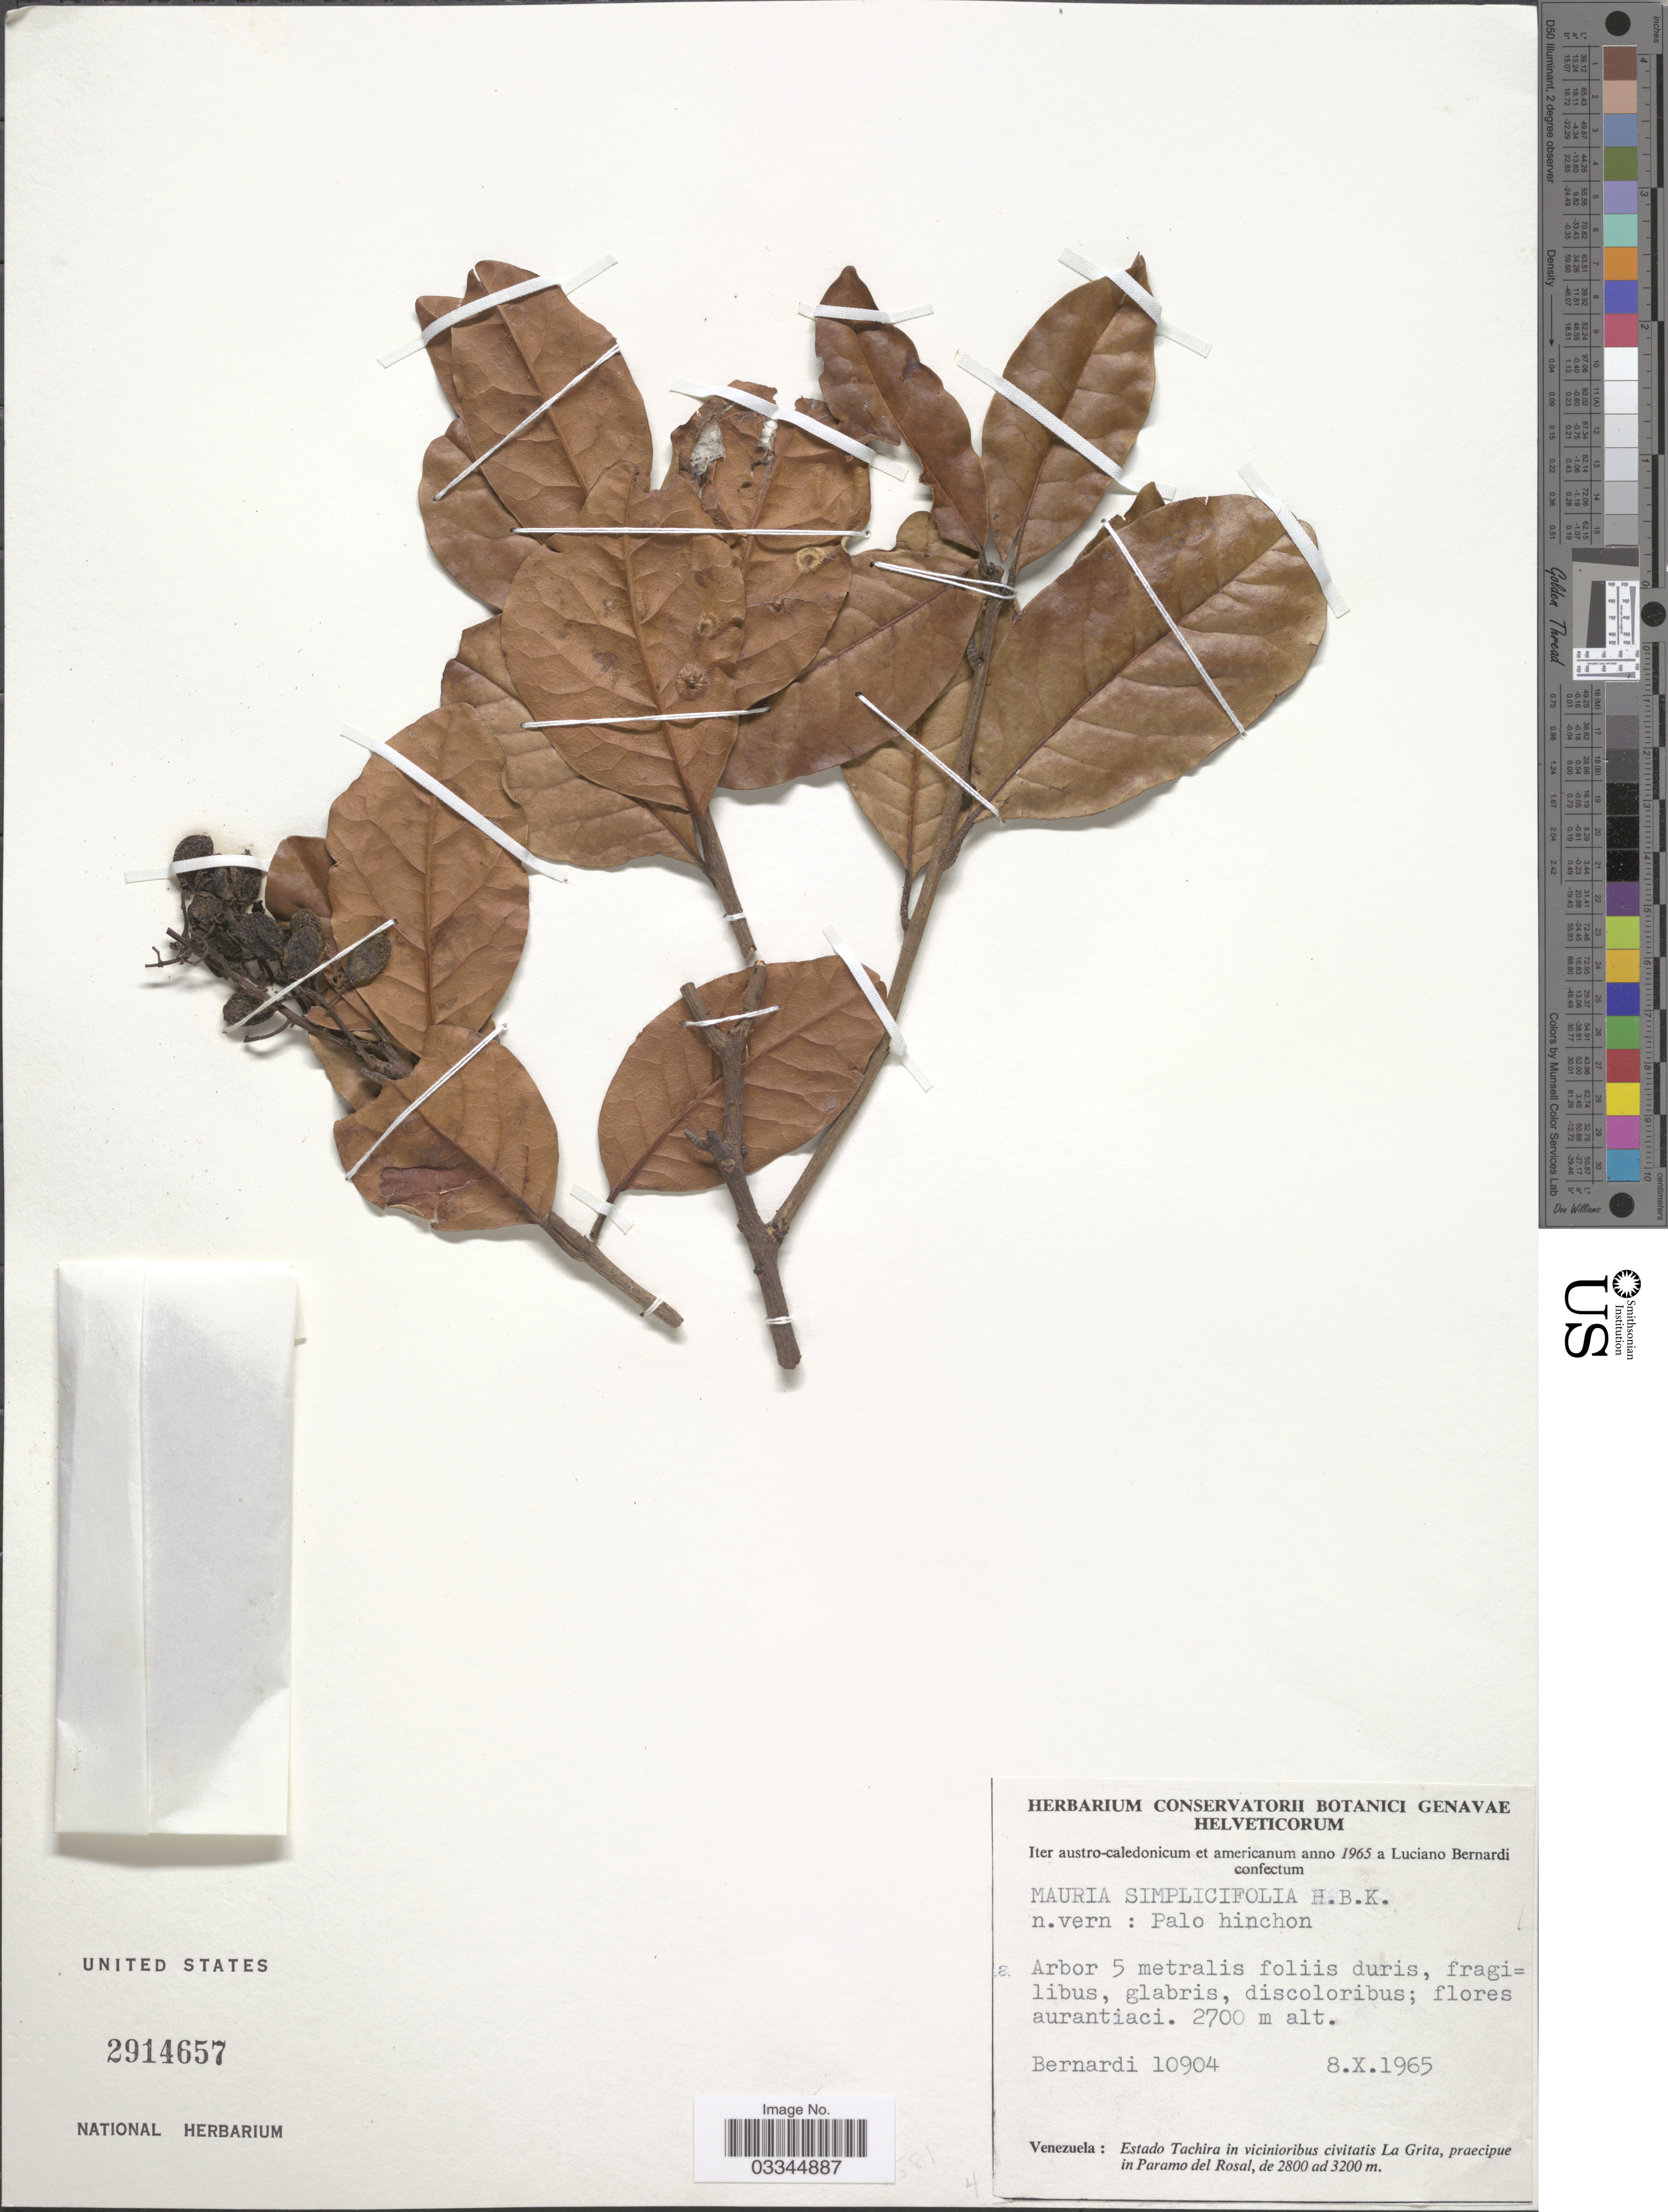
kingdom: Plantae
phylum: Tracheophyta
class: Magnoliopsida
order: Sapindales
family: Anacardiaceae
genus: Mauria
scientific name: Mauria simplicifolia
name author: Kunth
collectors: L. Bernardi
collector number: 10904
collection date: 1965-10-08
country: Venezuela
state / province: Tachira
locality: In vicinioribus civitatis La Grita, praecipue in Paramo del Rosal.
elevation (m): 2700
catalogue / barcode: US 2914657